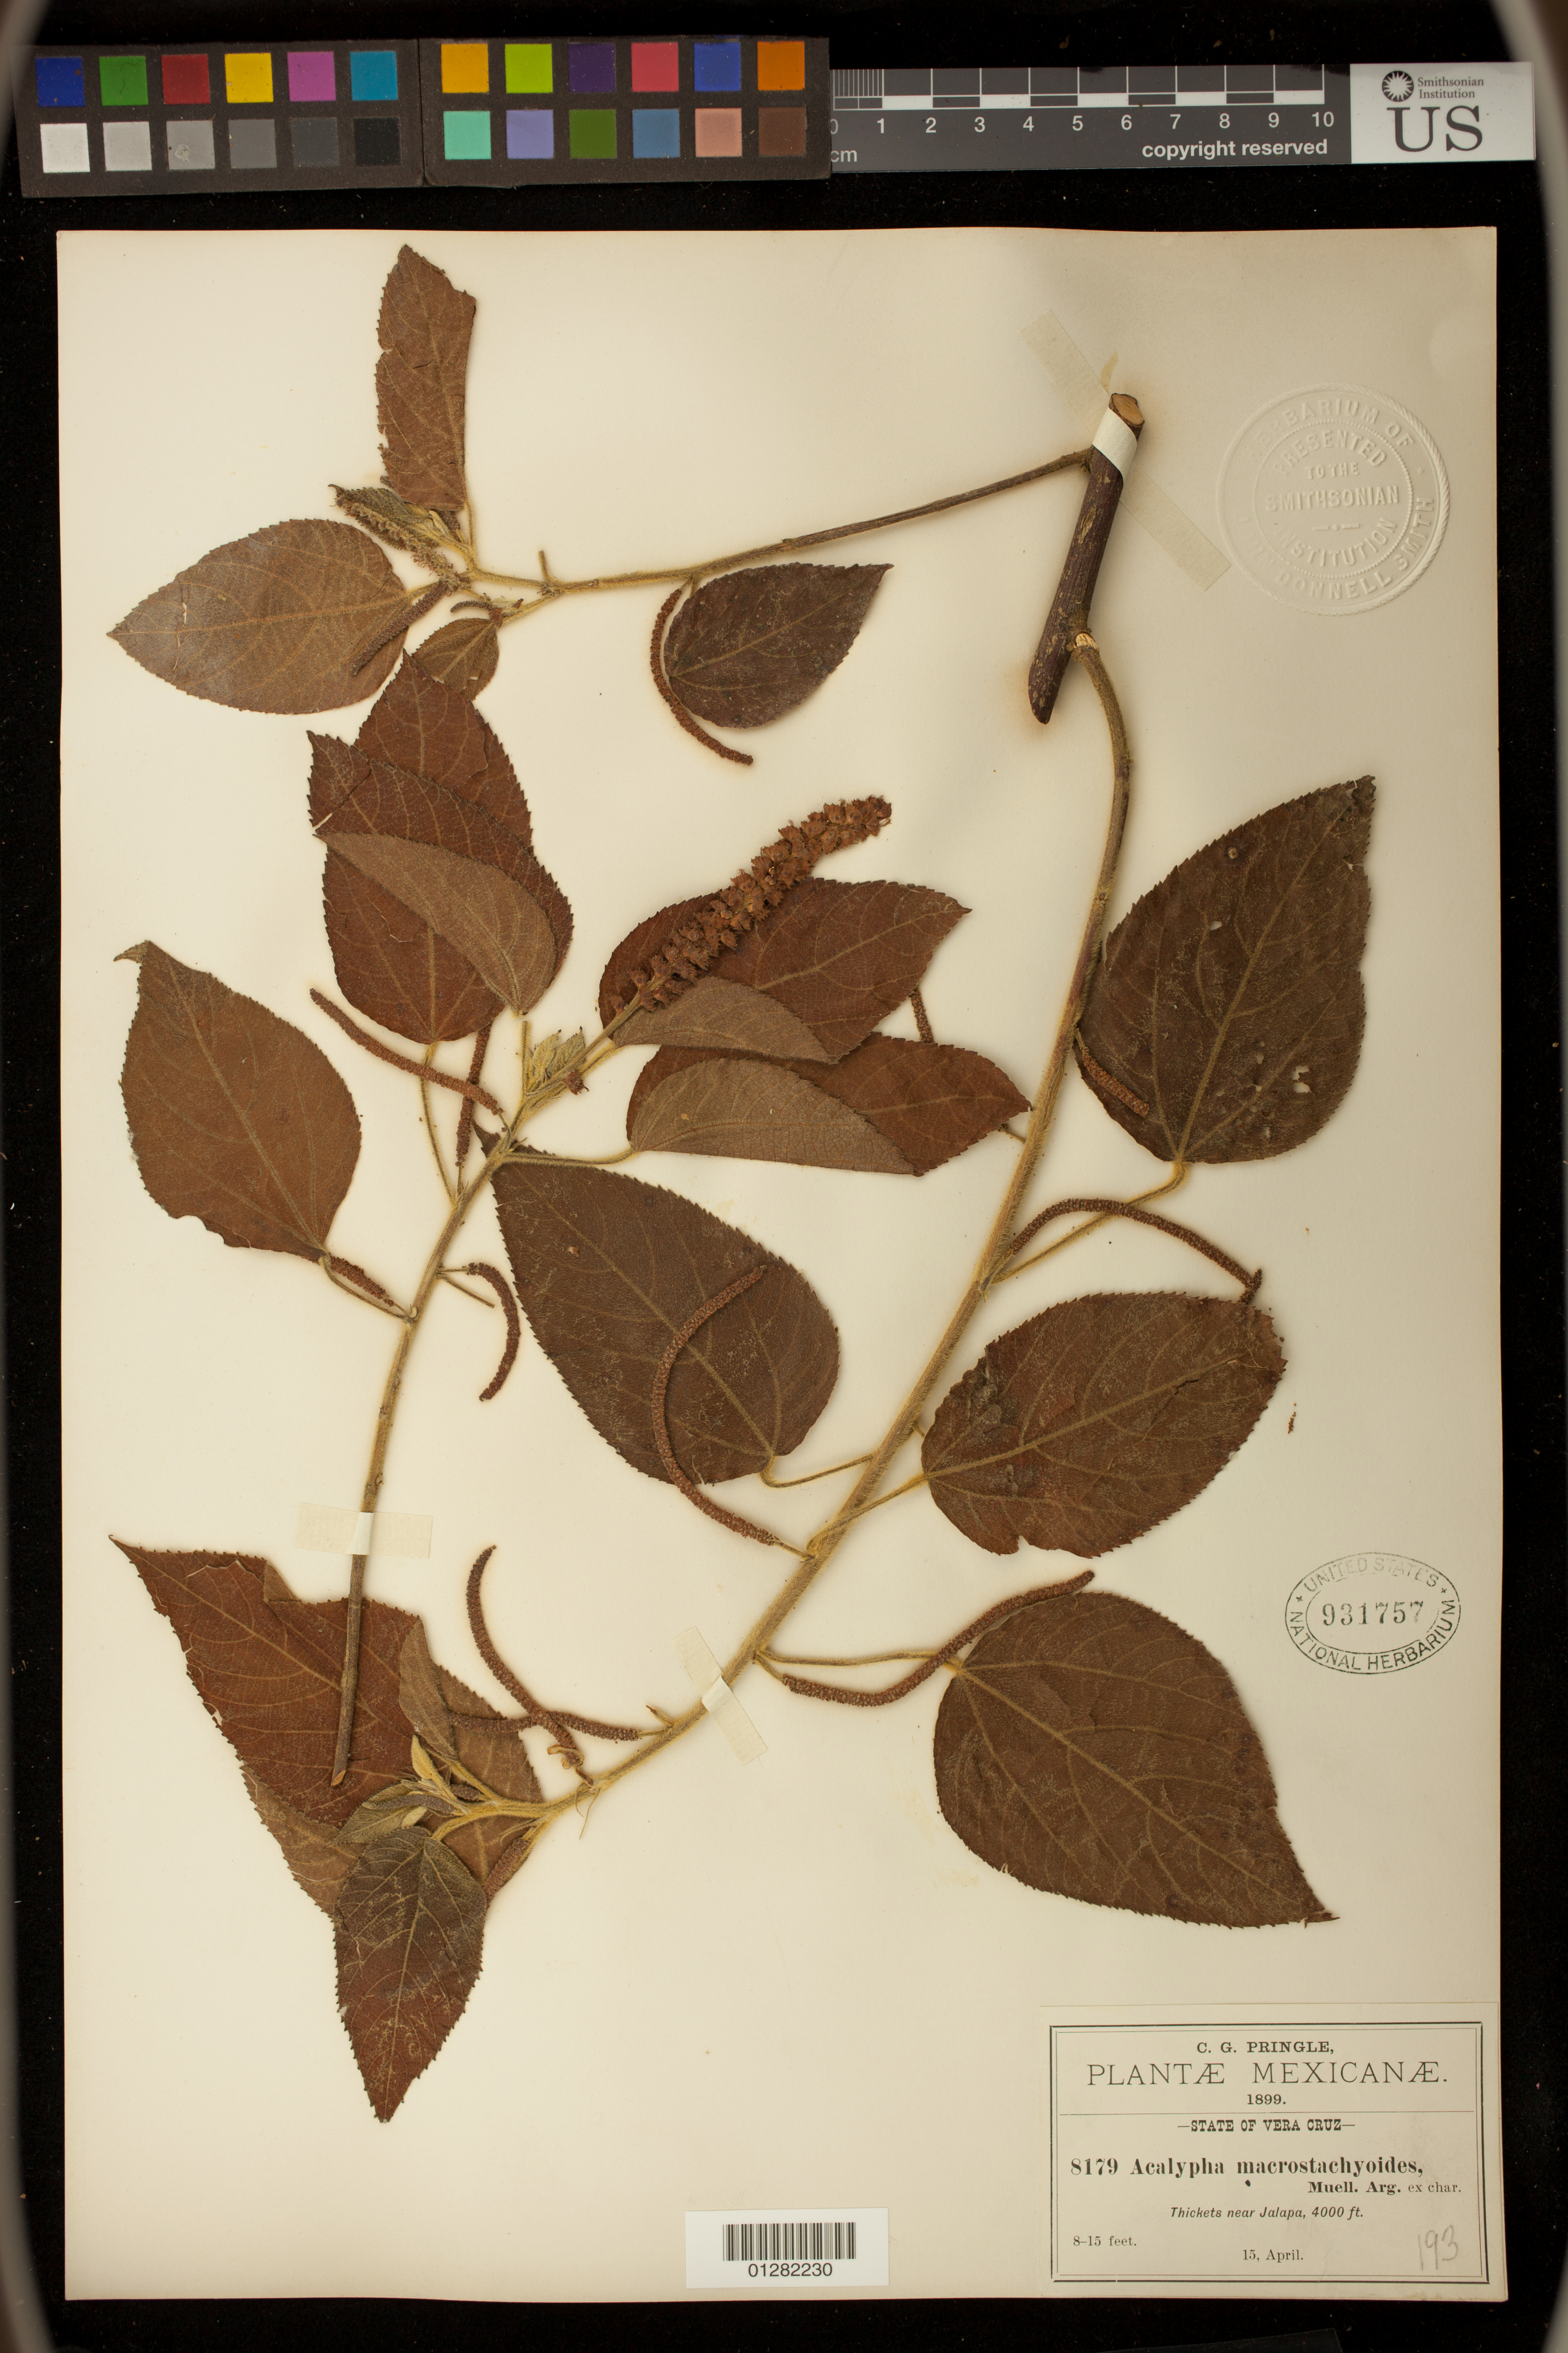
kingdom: Plantae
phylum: Tracheophyta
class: Magnoliopsida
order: Malpighiales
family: Euphorbiaceae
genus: Acalypha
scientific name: Acalypha macrostachyoides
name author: Müll. Arg.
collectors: P. H. Gentle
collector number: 8179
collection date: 1899-04-15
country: Mexico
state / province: Veracruz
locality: Thickets near Jalapa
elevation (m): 1219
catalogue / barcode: US 931757